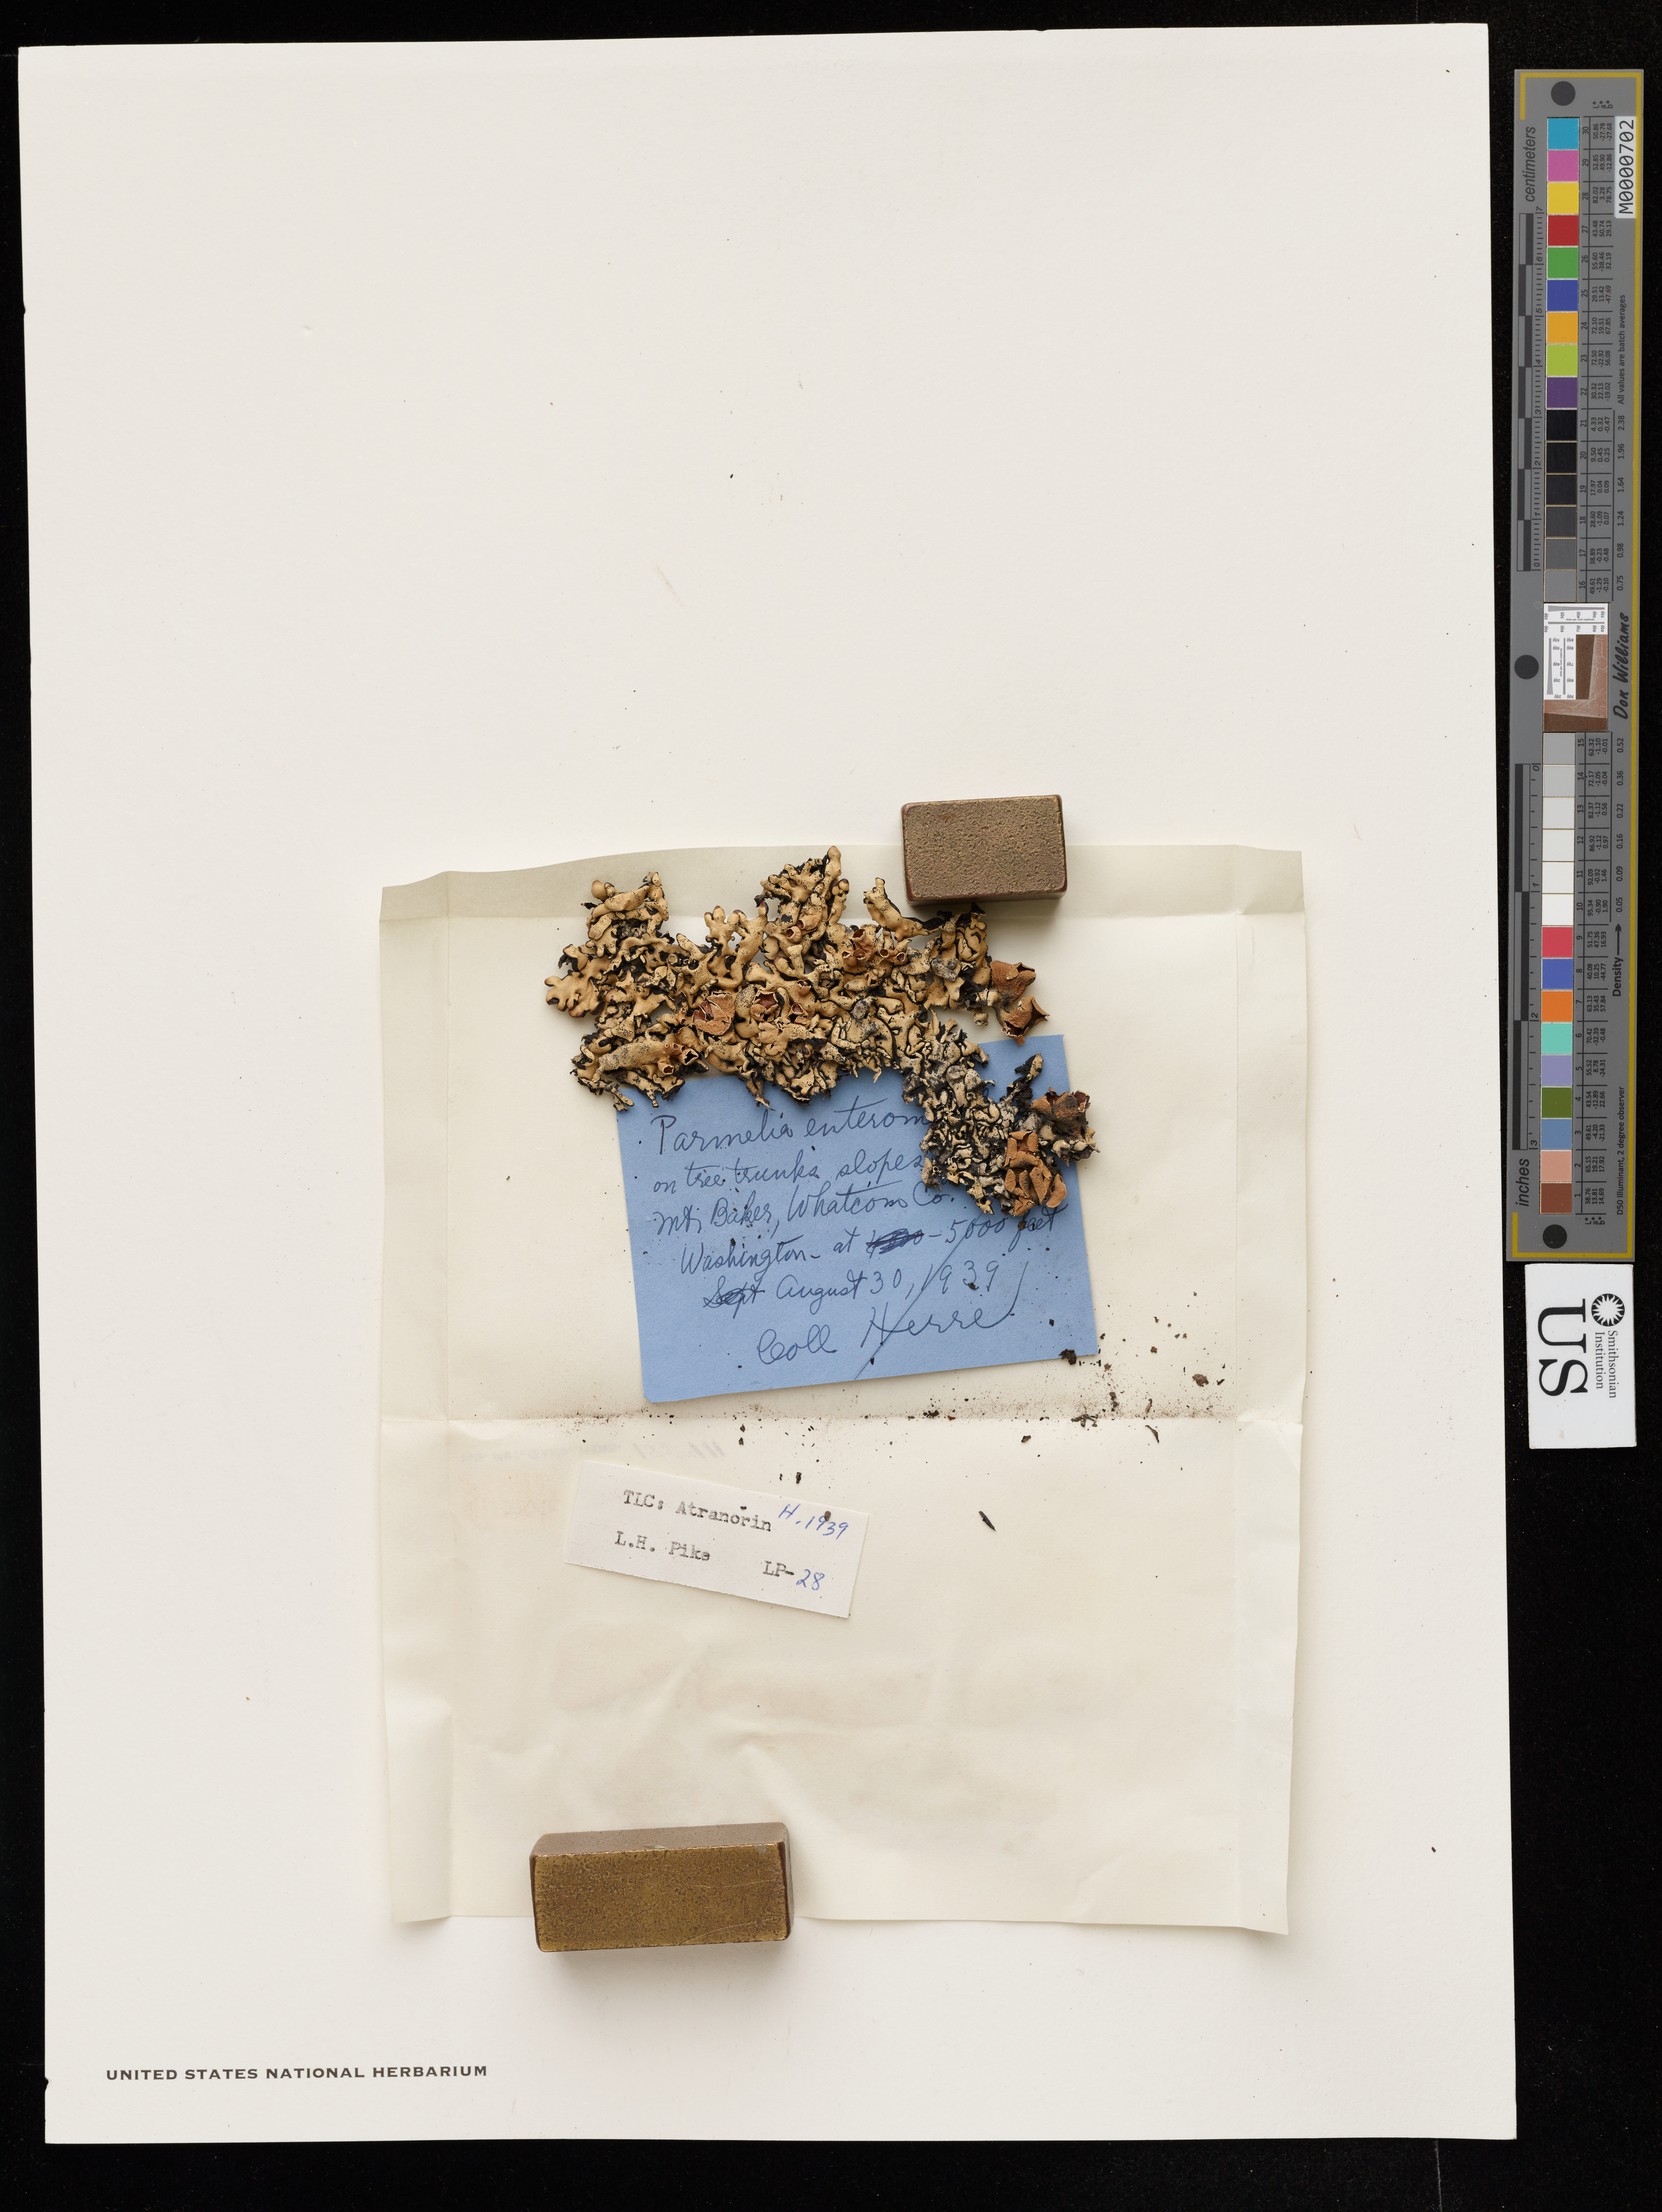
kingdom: Fungi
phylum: Ascomycota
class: Lecanoromycetes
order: Lecanorales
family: Parmeliaceae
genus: Hypogymnia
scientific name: Hypogymnia apinnata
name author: Goward & McCune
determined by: McCune, B.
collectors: A. W. Herre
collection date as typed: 30 Aug 1939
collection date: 1939-08-30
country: United States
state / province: Washington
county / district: Whatcom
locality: Mt. baker